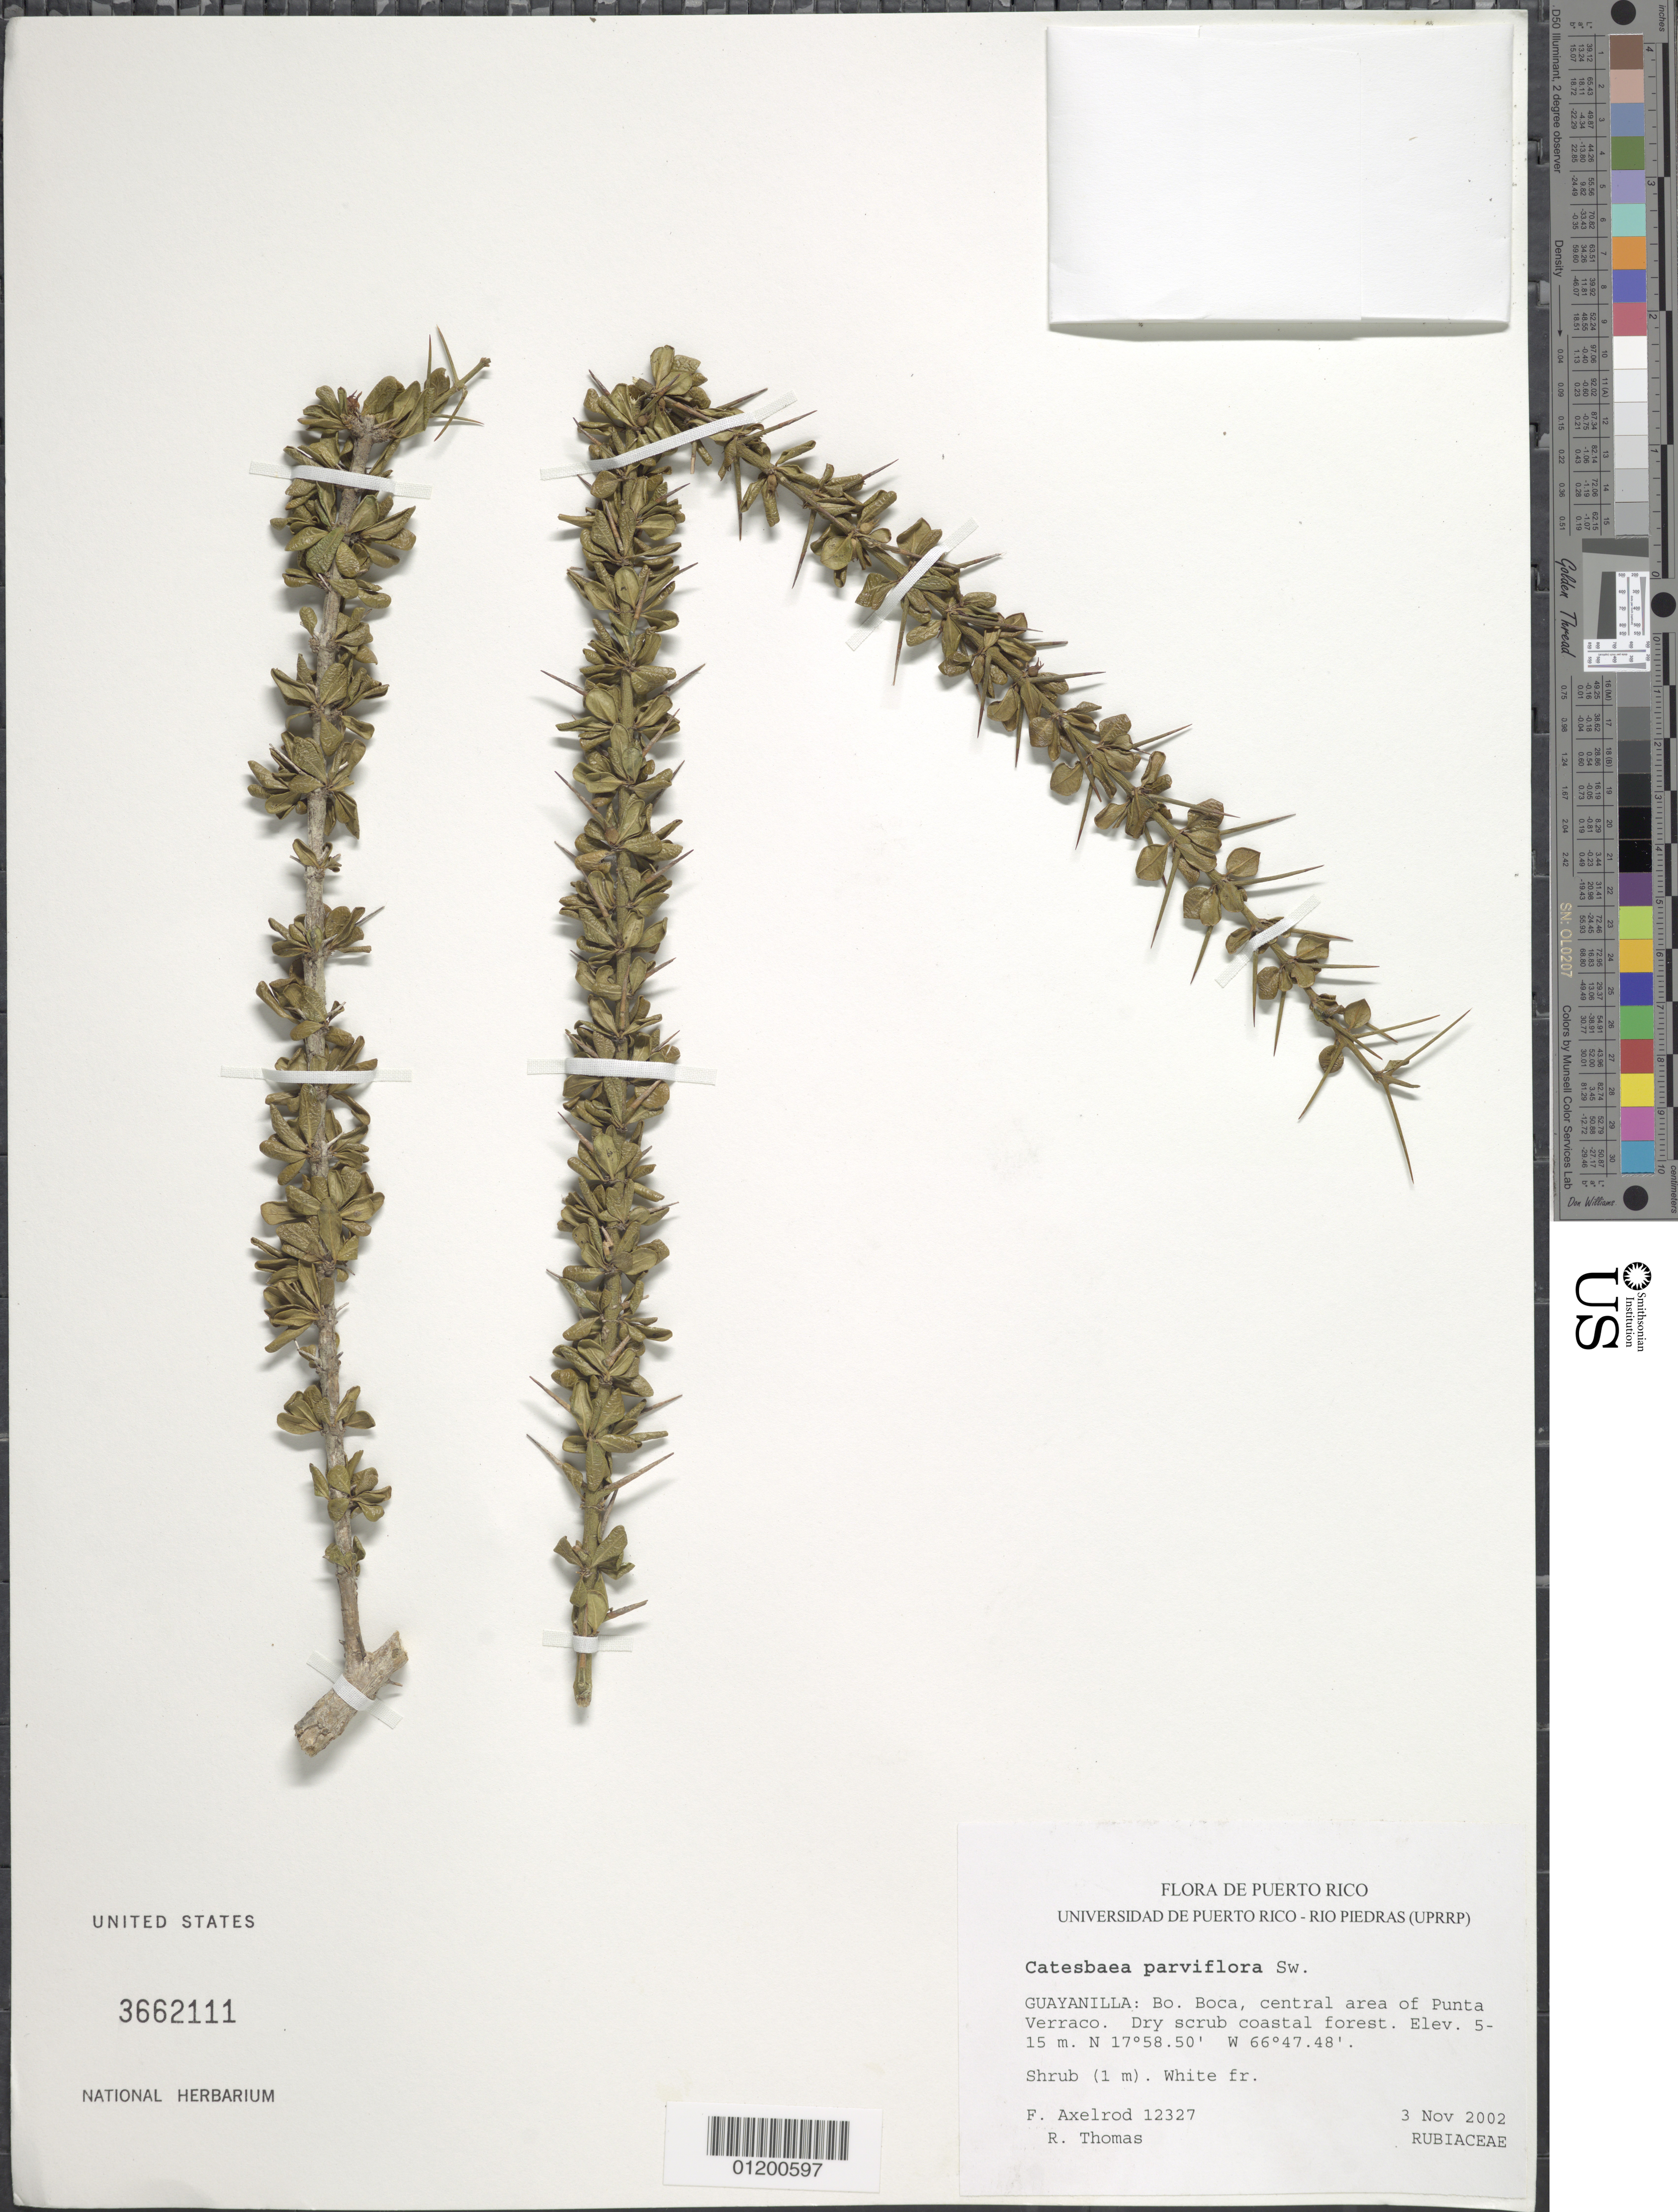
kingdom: Plantae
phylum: Tracheophyta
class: Magnoliopsida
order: Gentianales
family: Rubiaceae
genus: Catesbaea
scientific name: Catesbaea parviflora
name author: Sw.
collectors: F. S. Axelrod & R. Thomas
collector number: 12327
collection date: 2002-11-03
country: Puerto Rico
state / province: Guayanilla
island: Puerto Rico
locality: Bo. Boca, central area of Punta Verraco.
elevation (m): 5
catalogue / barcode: US 3662111